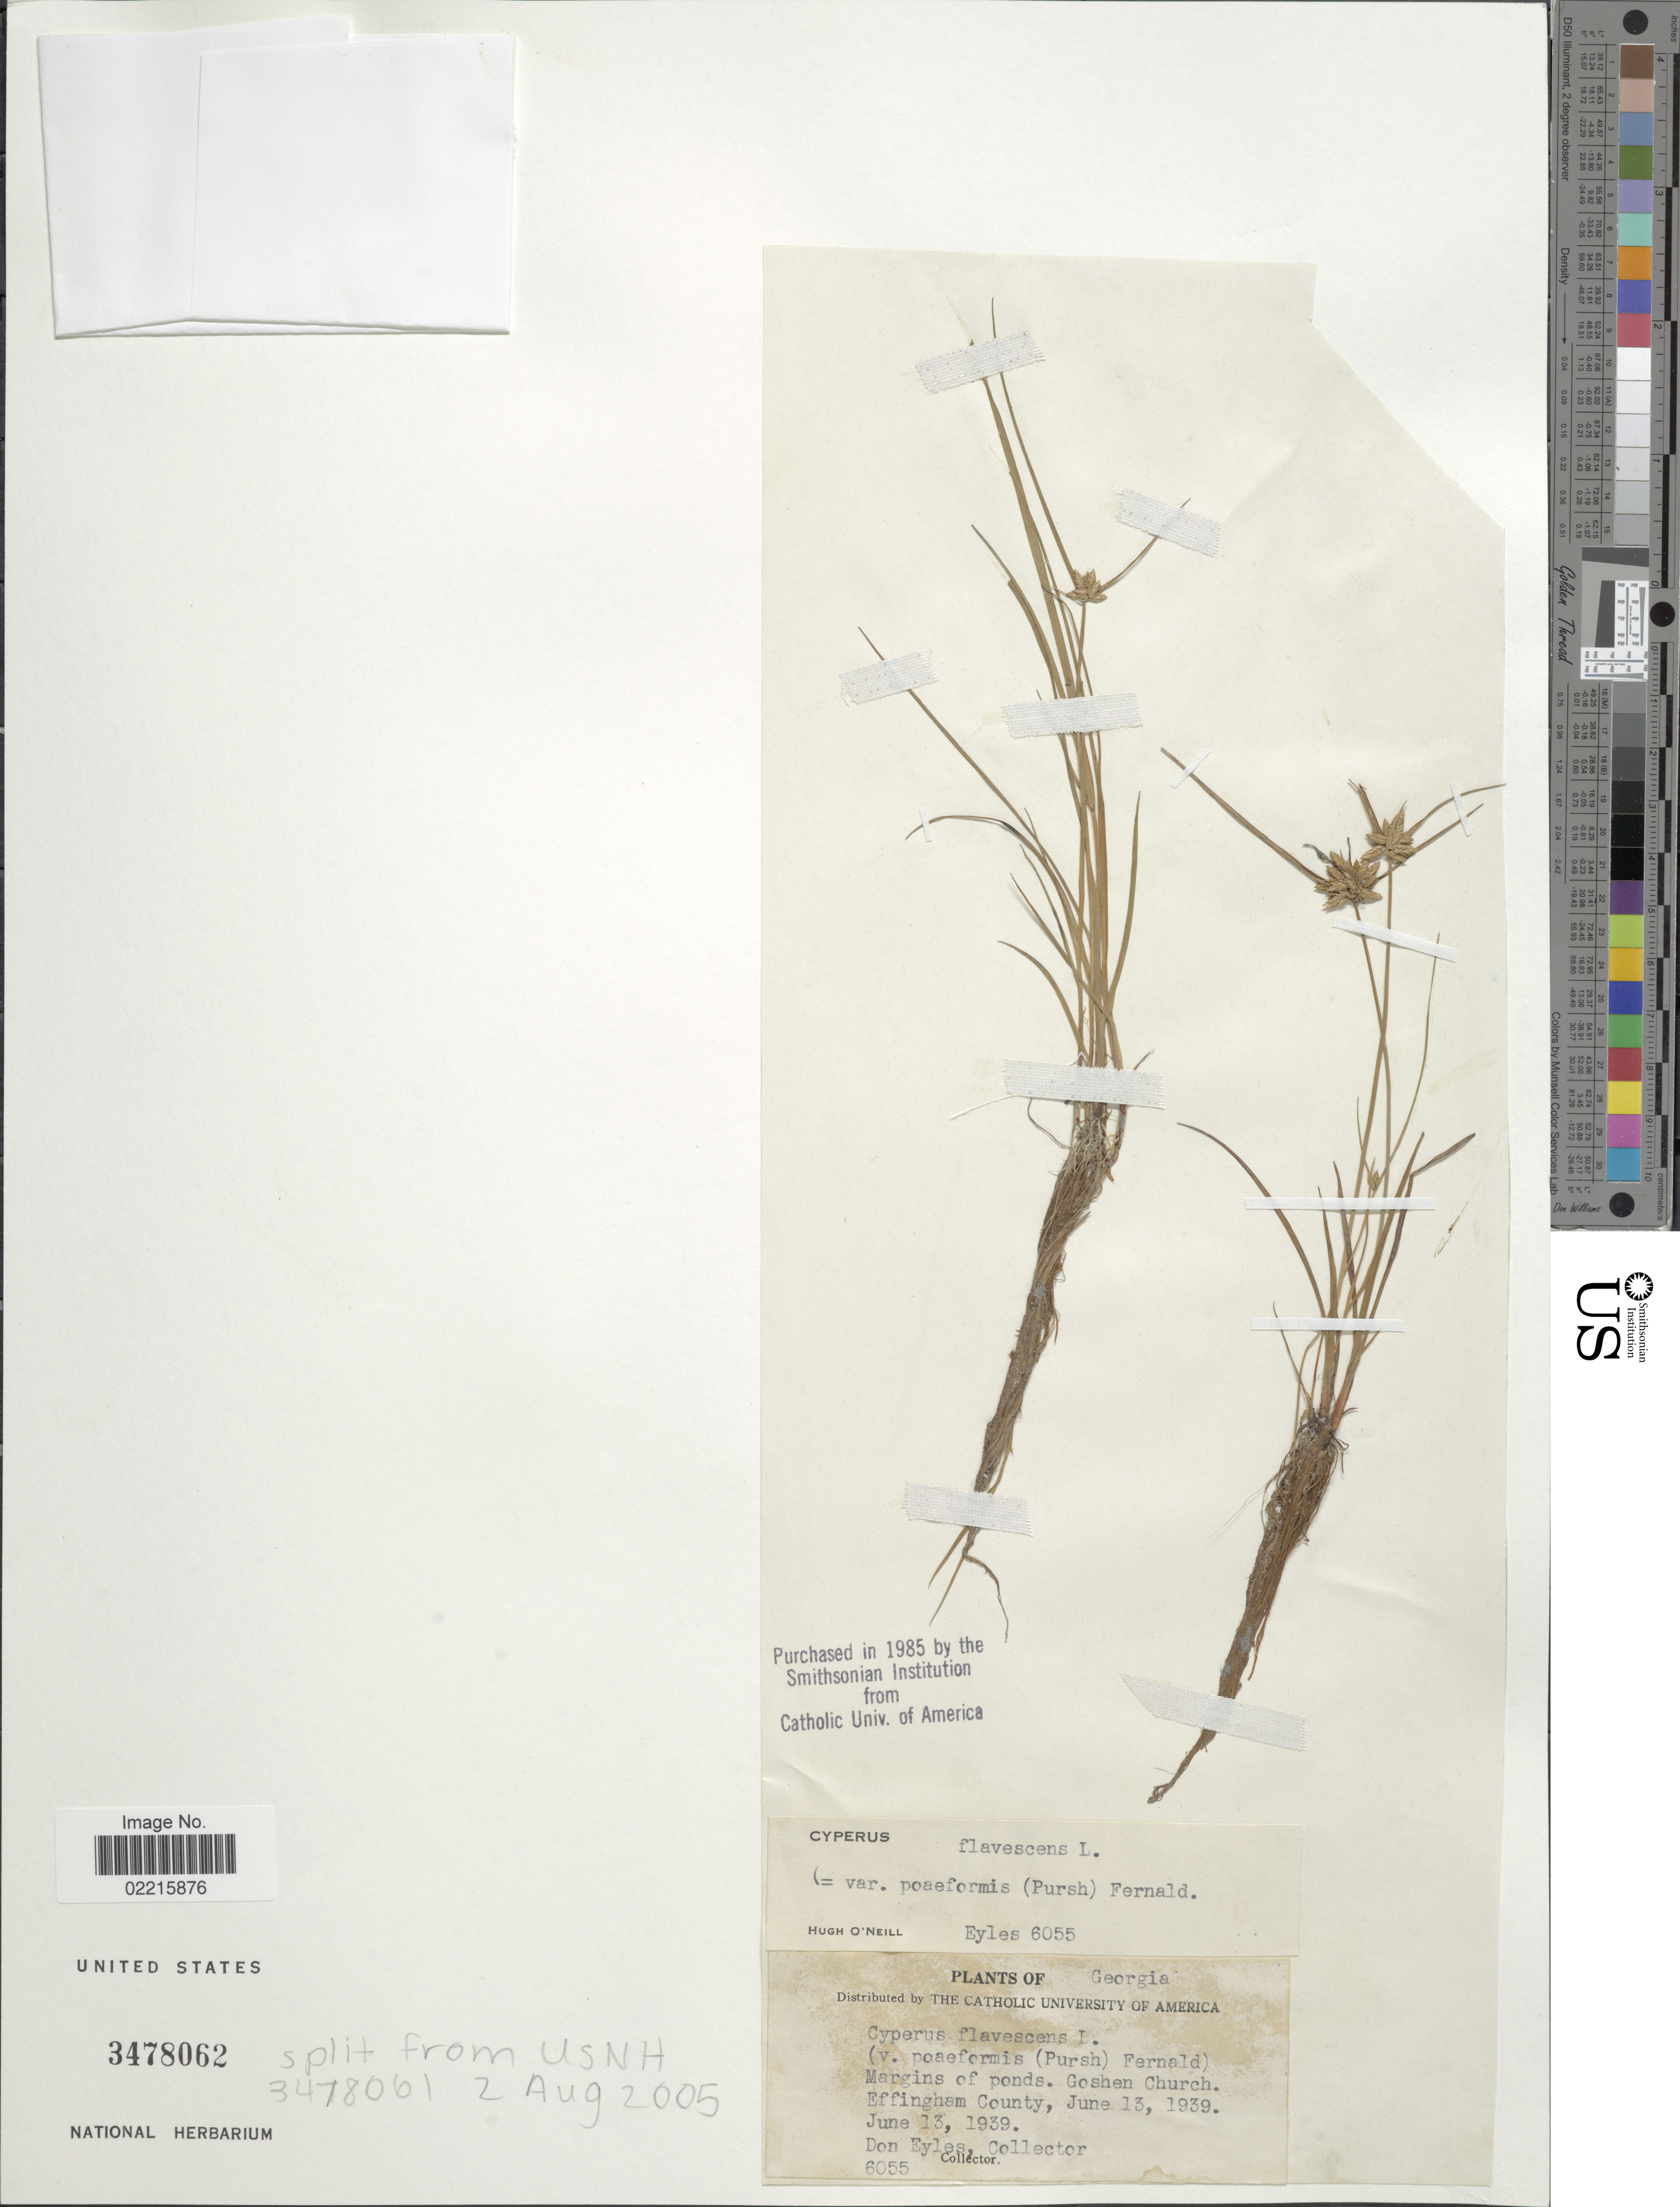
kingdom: Plantae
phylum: Tracheophyta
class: Liliopsida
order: Poales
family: Cyperaceae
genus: Cyperus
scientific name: Cyperus flavescens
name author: L.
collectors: D. Eyles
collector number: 6055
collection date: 1939-06-13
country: United States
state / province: Georgia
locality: Margins of ponds. Goshen Church. Effingham County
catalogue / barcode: US 3478062